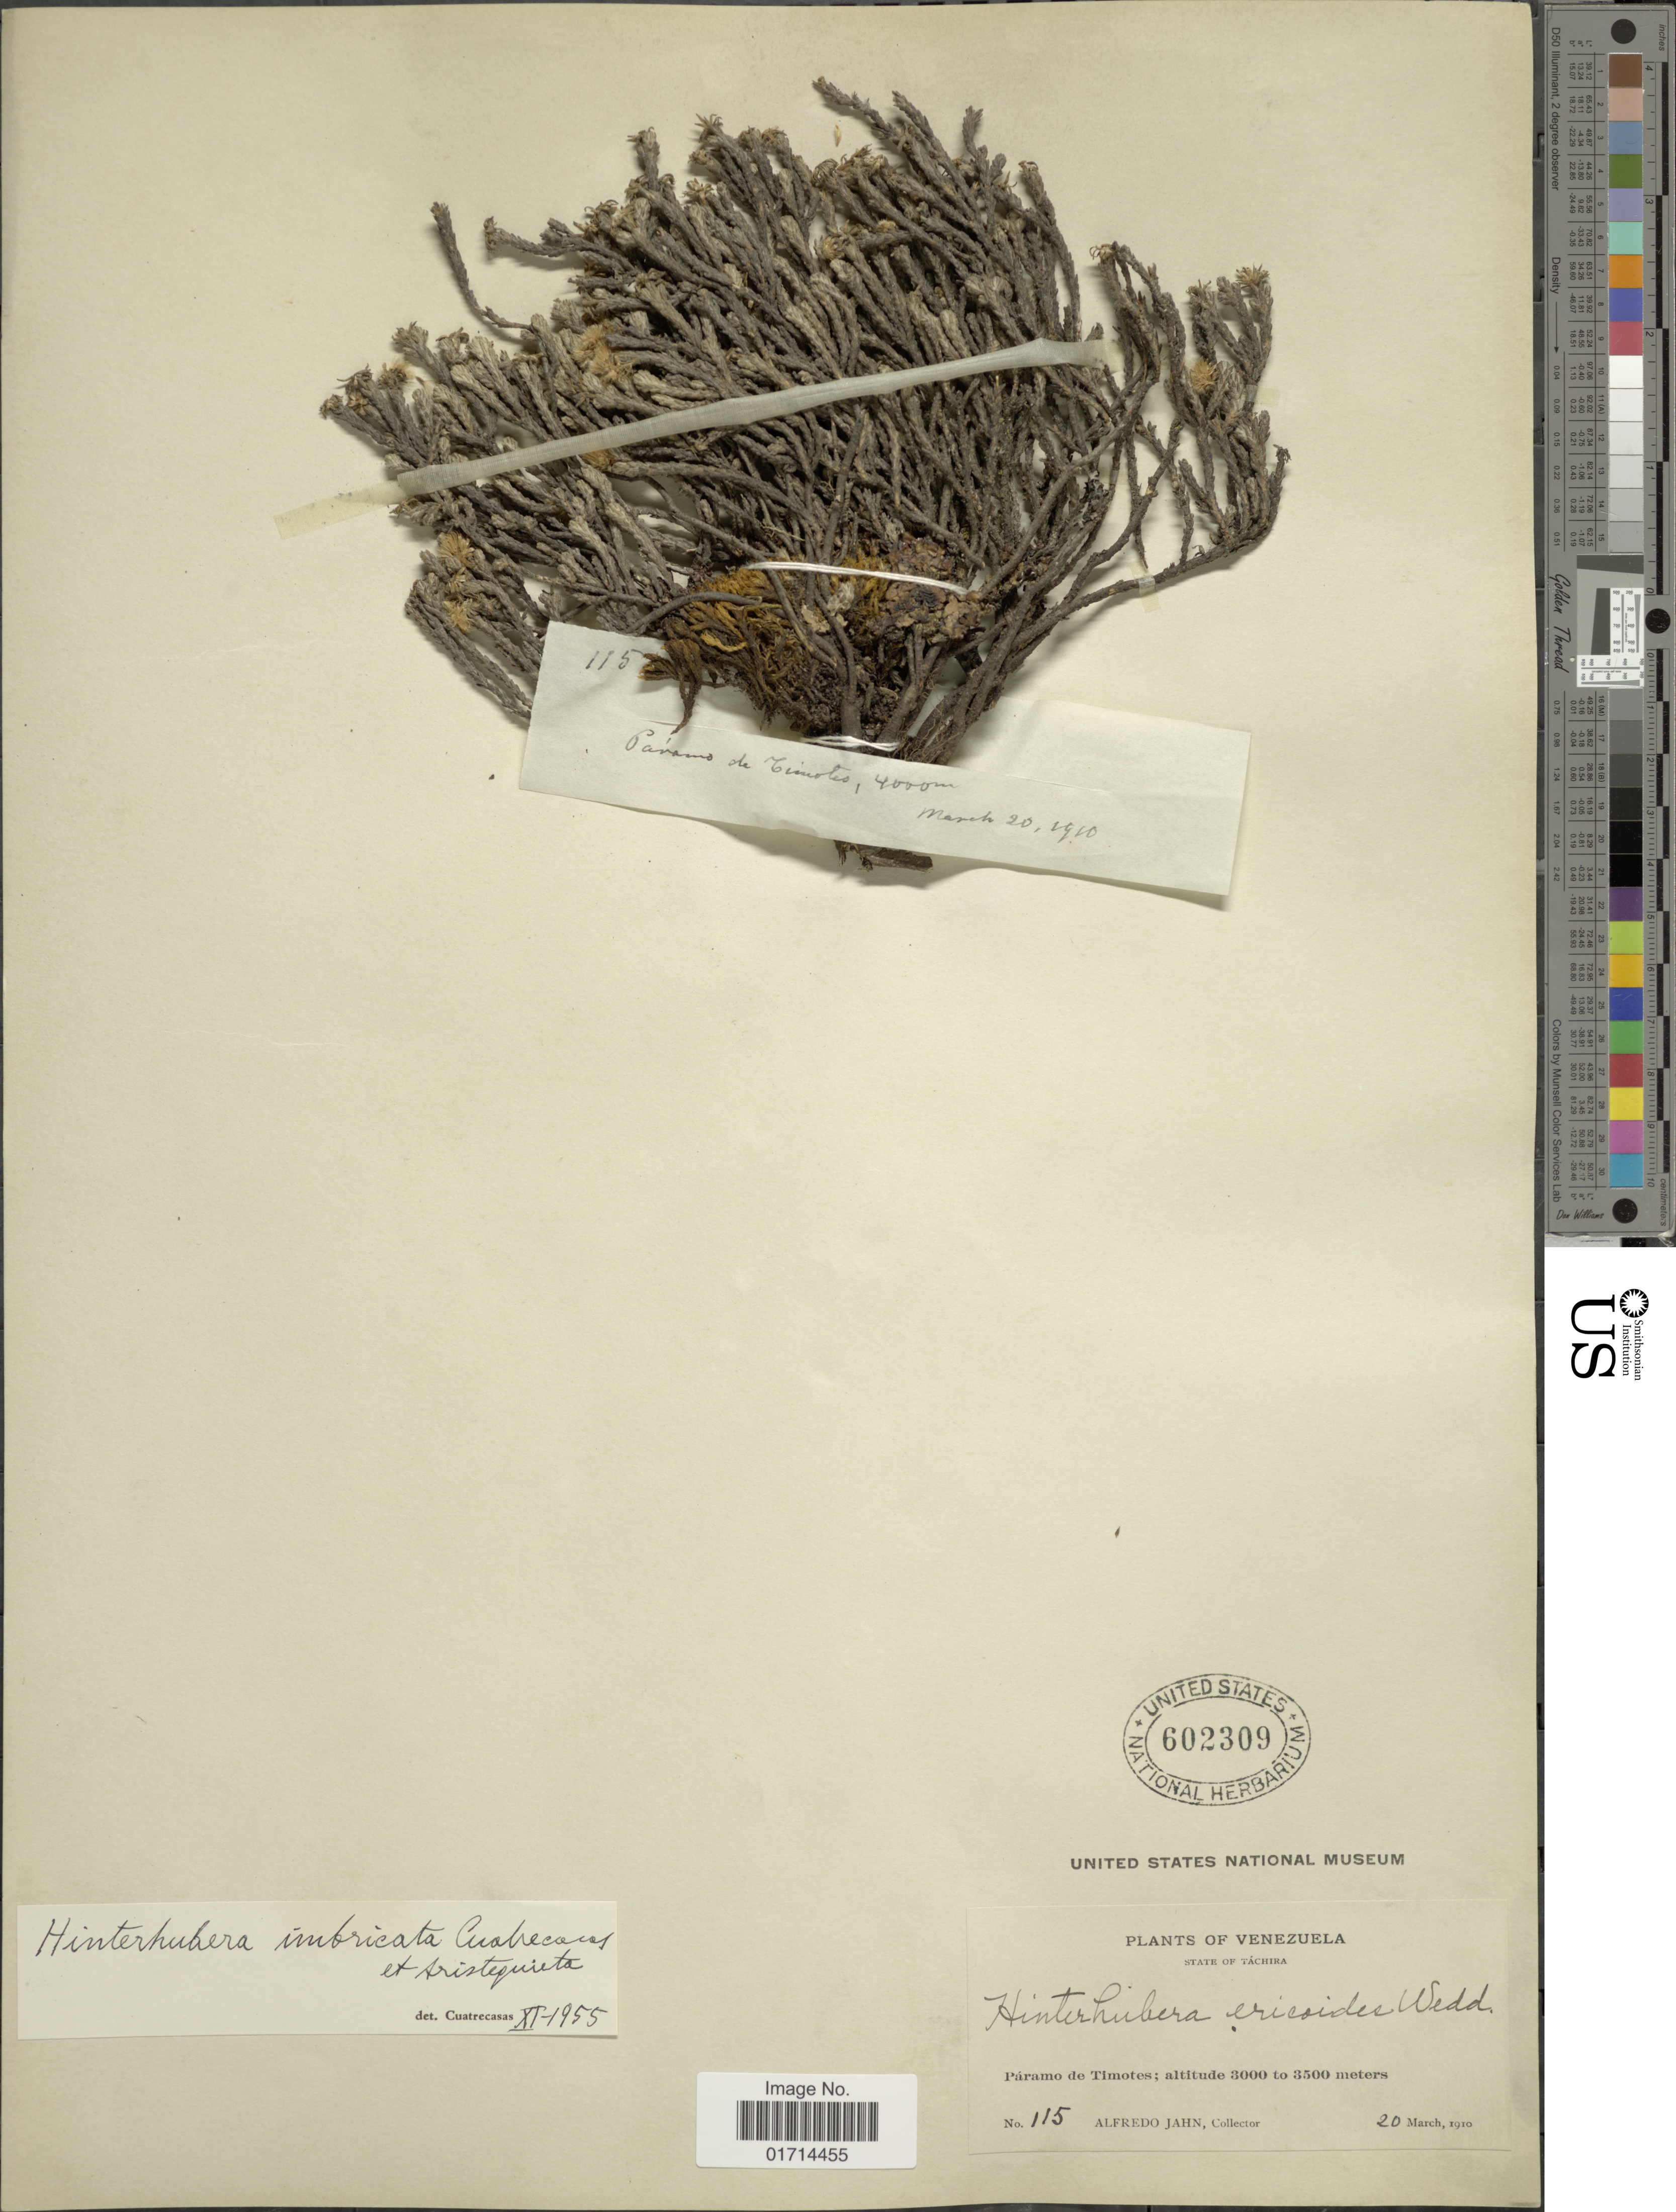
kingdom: Plantae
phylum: Tracheophyta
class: Magnoliopsida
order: Asterales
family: Asteraceae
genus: Hinterhubera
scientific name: Hinterhubera imbricata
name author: Cuatrec. & Aristeg.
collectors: A. Jahn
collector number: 115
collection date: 1910-03-20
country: Venezuela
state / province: Tachira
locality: State of Tachira, Paramo de Timotes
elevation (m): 3000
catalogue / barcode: US 602309